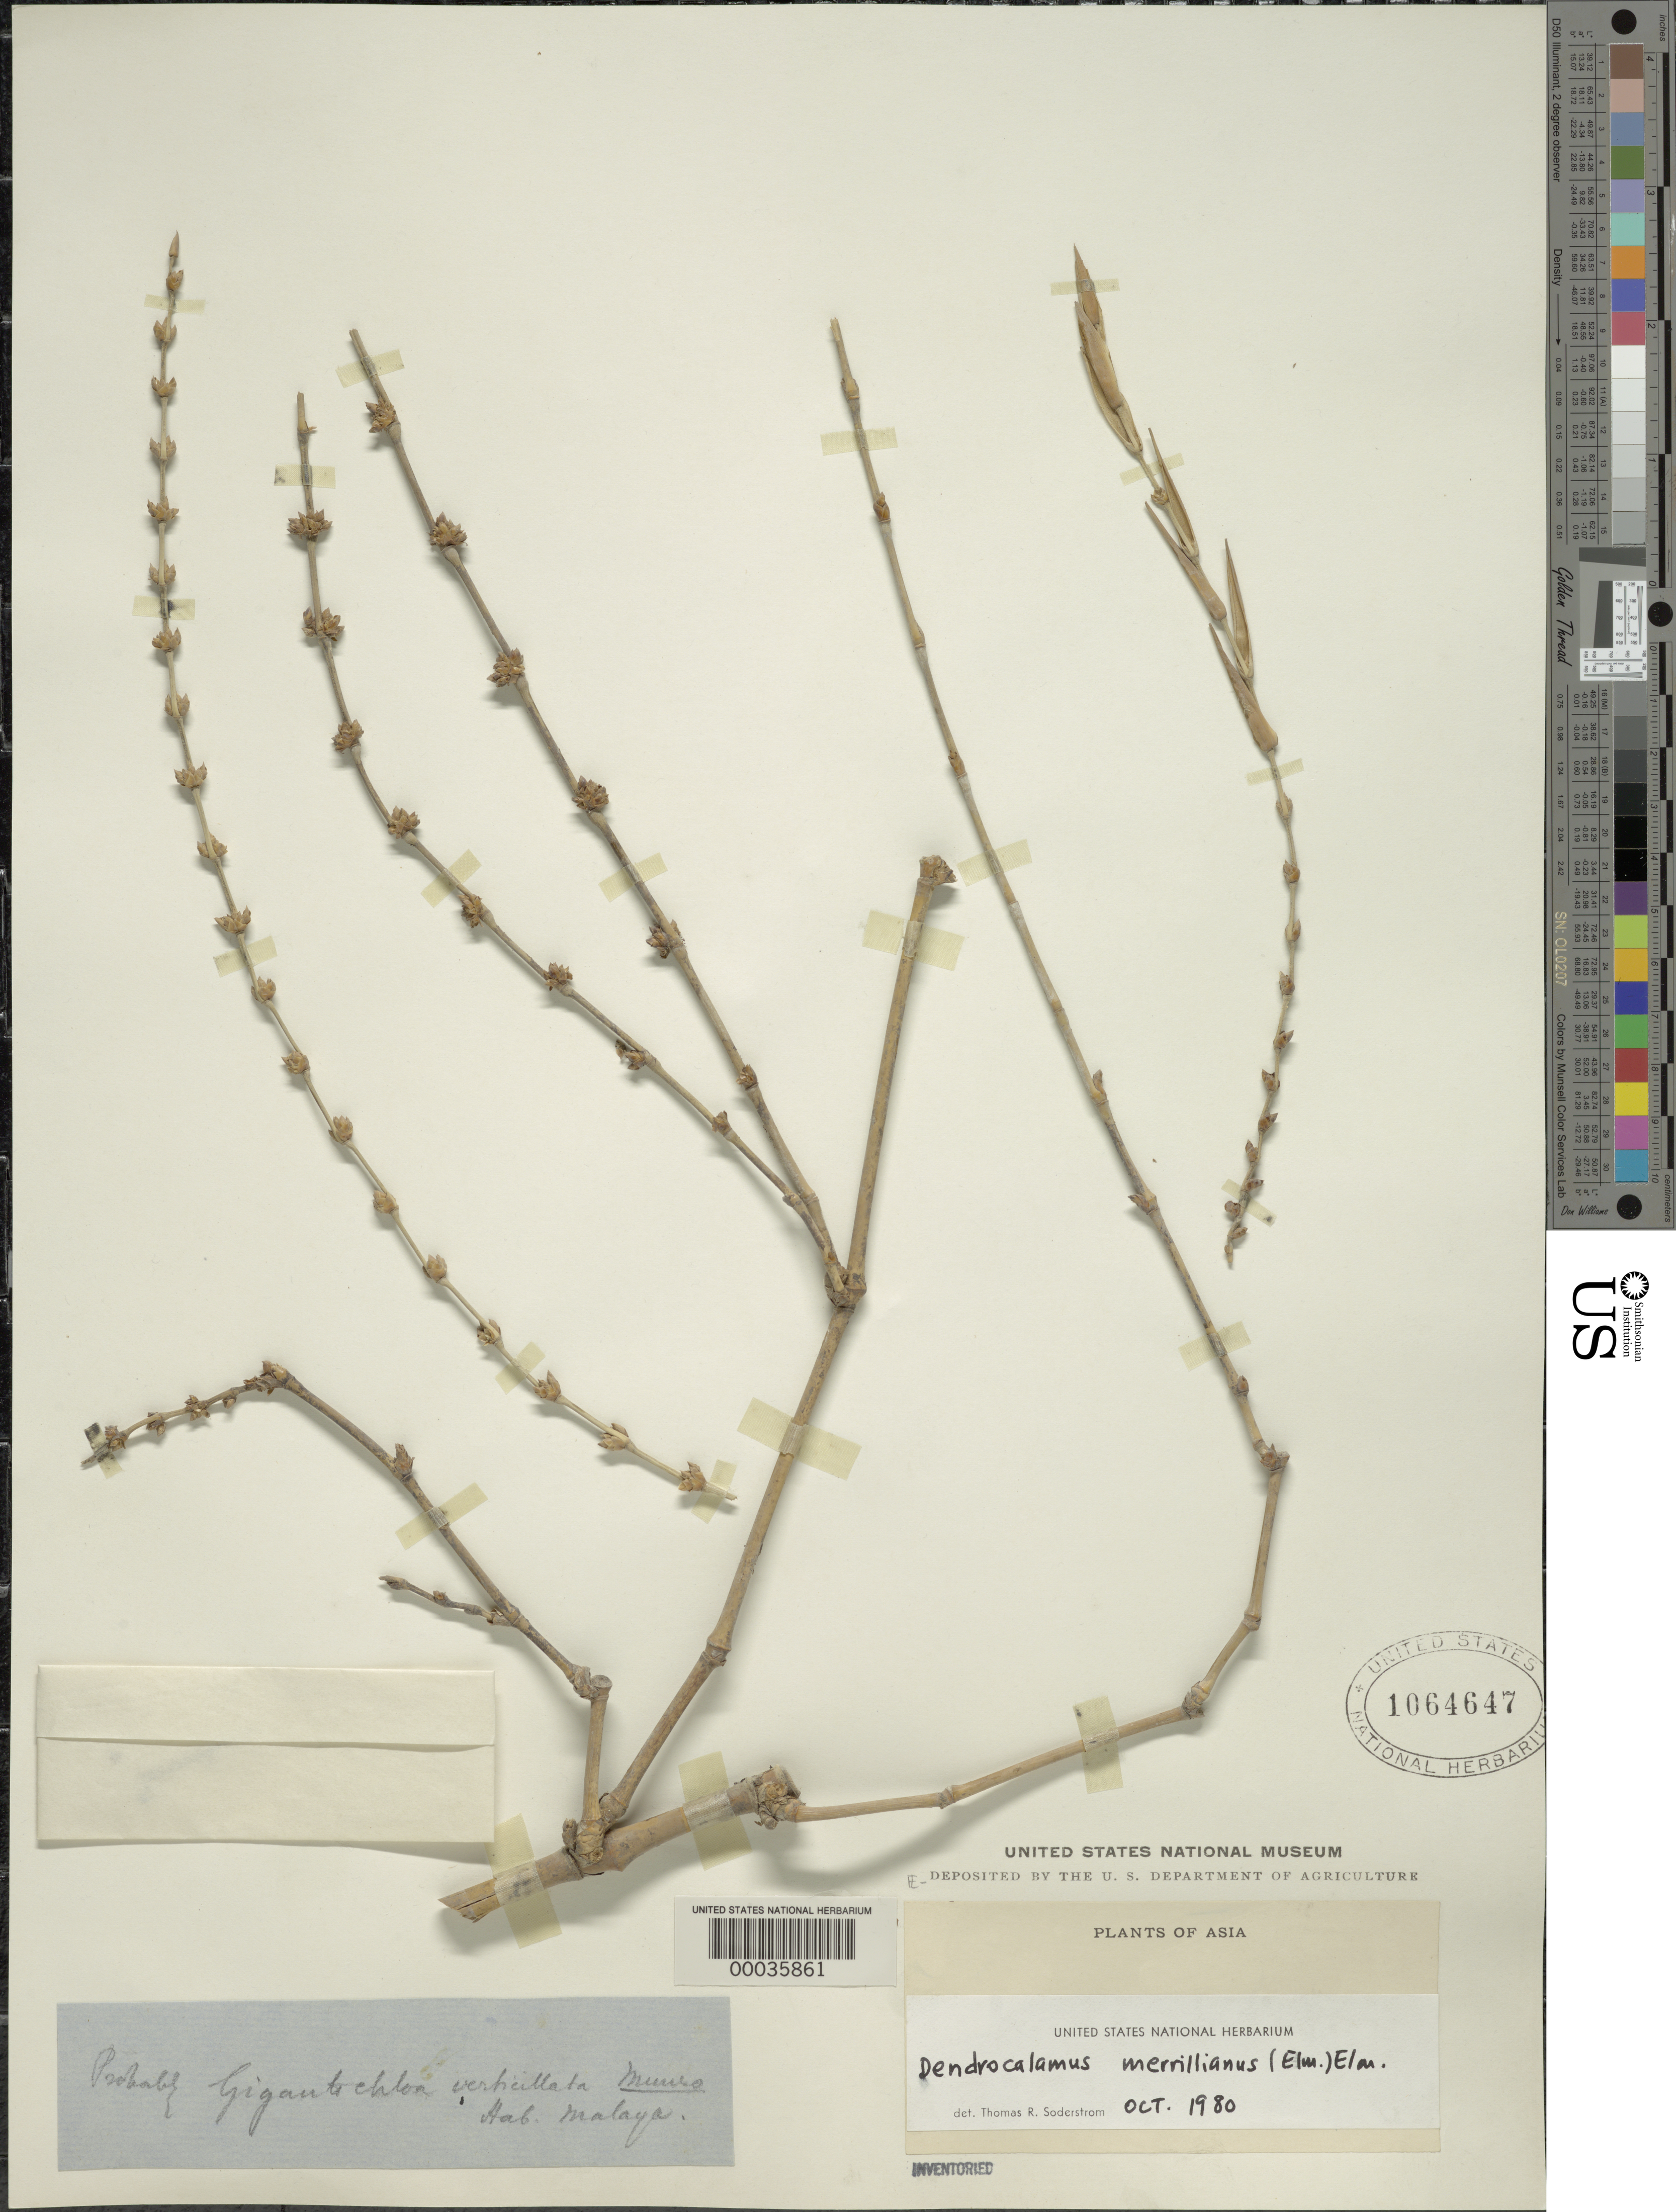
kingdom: Plantae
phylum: Tracheophyta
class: Liliopsida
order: Poales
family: Poaceae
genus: Dendrocalamus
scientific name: Dendrocalamus merrillianus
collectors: T. R. Soderstrom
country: India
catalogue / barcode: US 1064647